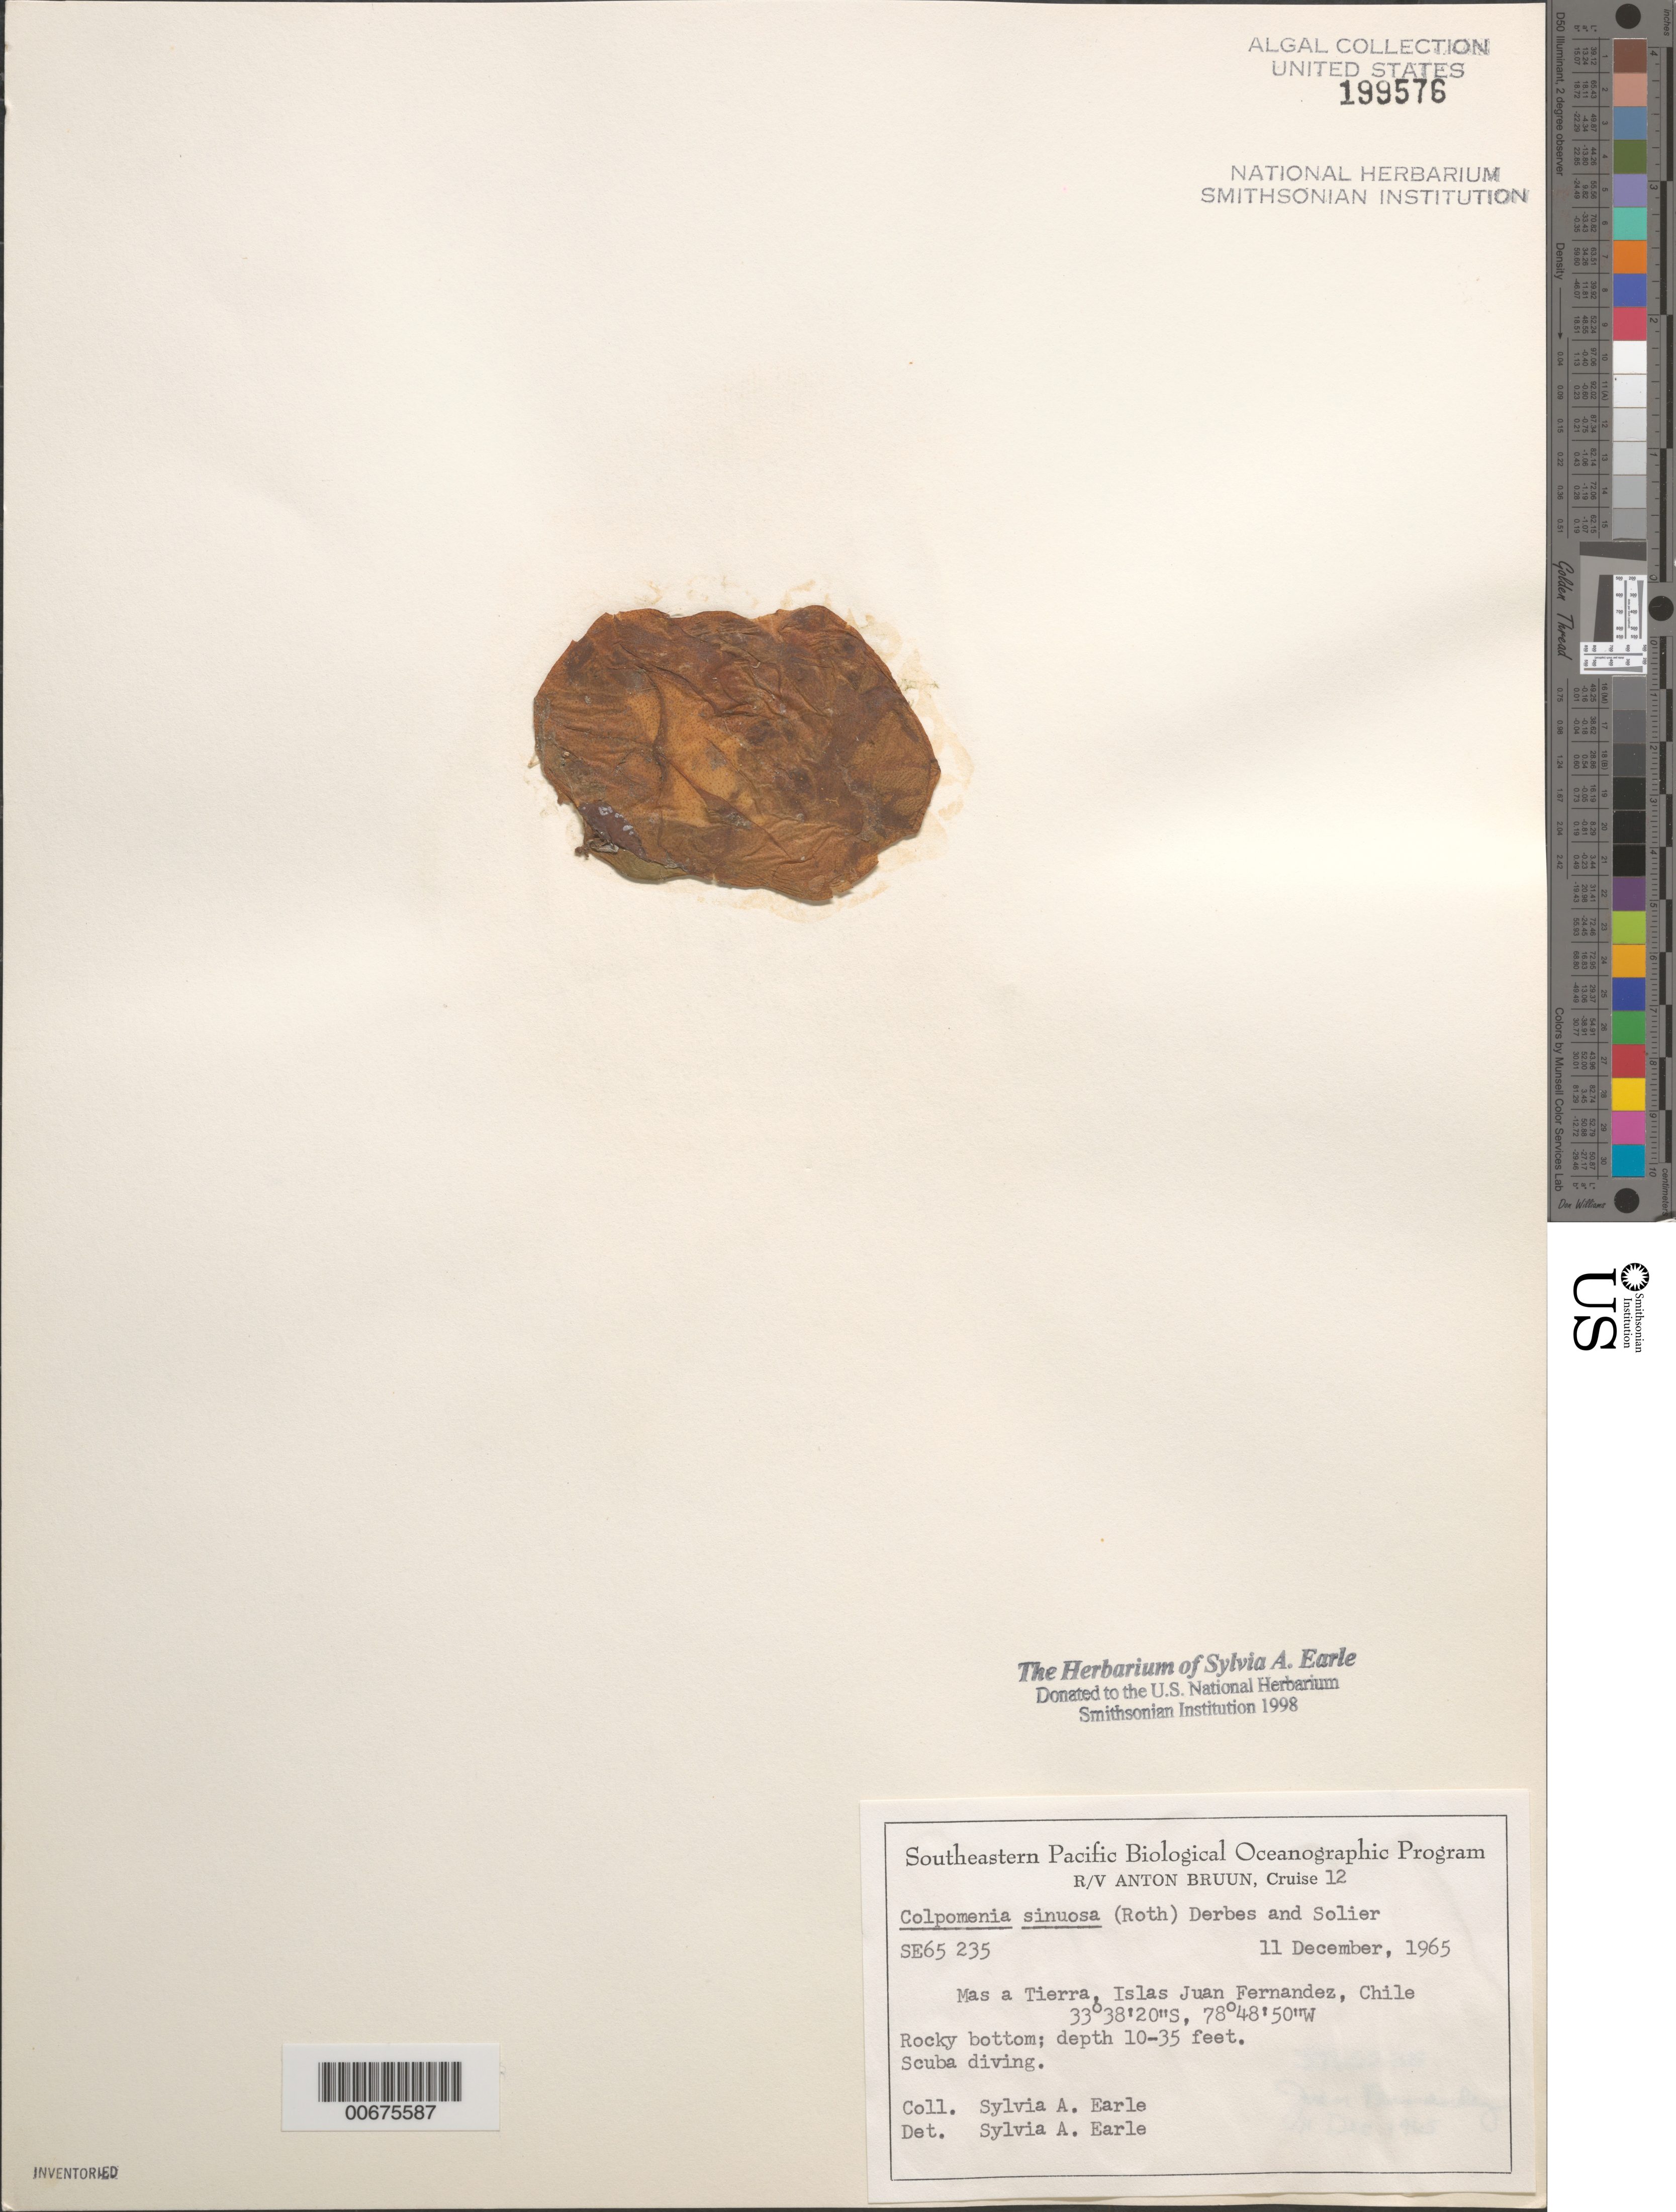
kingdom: Chromista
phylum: Ochrophyta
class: Phaeophyceae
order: Scytosiphonales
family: Scytosiphonaceae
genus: Colpomenia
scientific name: Colpomenia sinuosa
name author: (K. Mert. ex Roth) Derbes & Solier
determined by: Earle, S. A.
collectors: S. A. Earle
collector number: SE 65235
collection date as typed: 11 Dec 1965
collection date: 1965-12-11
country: Chile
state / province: Valparaíso (V)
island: Isla Más a Tierra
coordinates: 33 38' 20" S, 78 48' 50" W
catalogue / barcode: US 199576